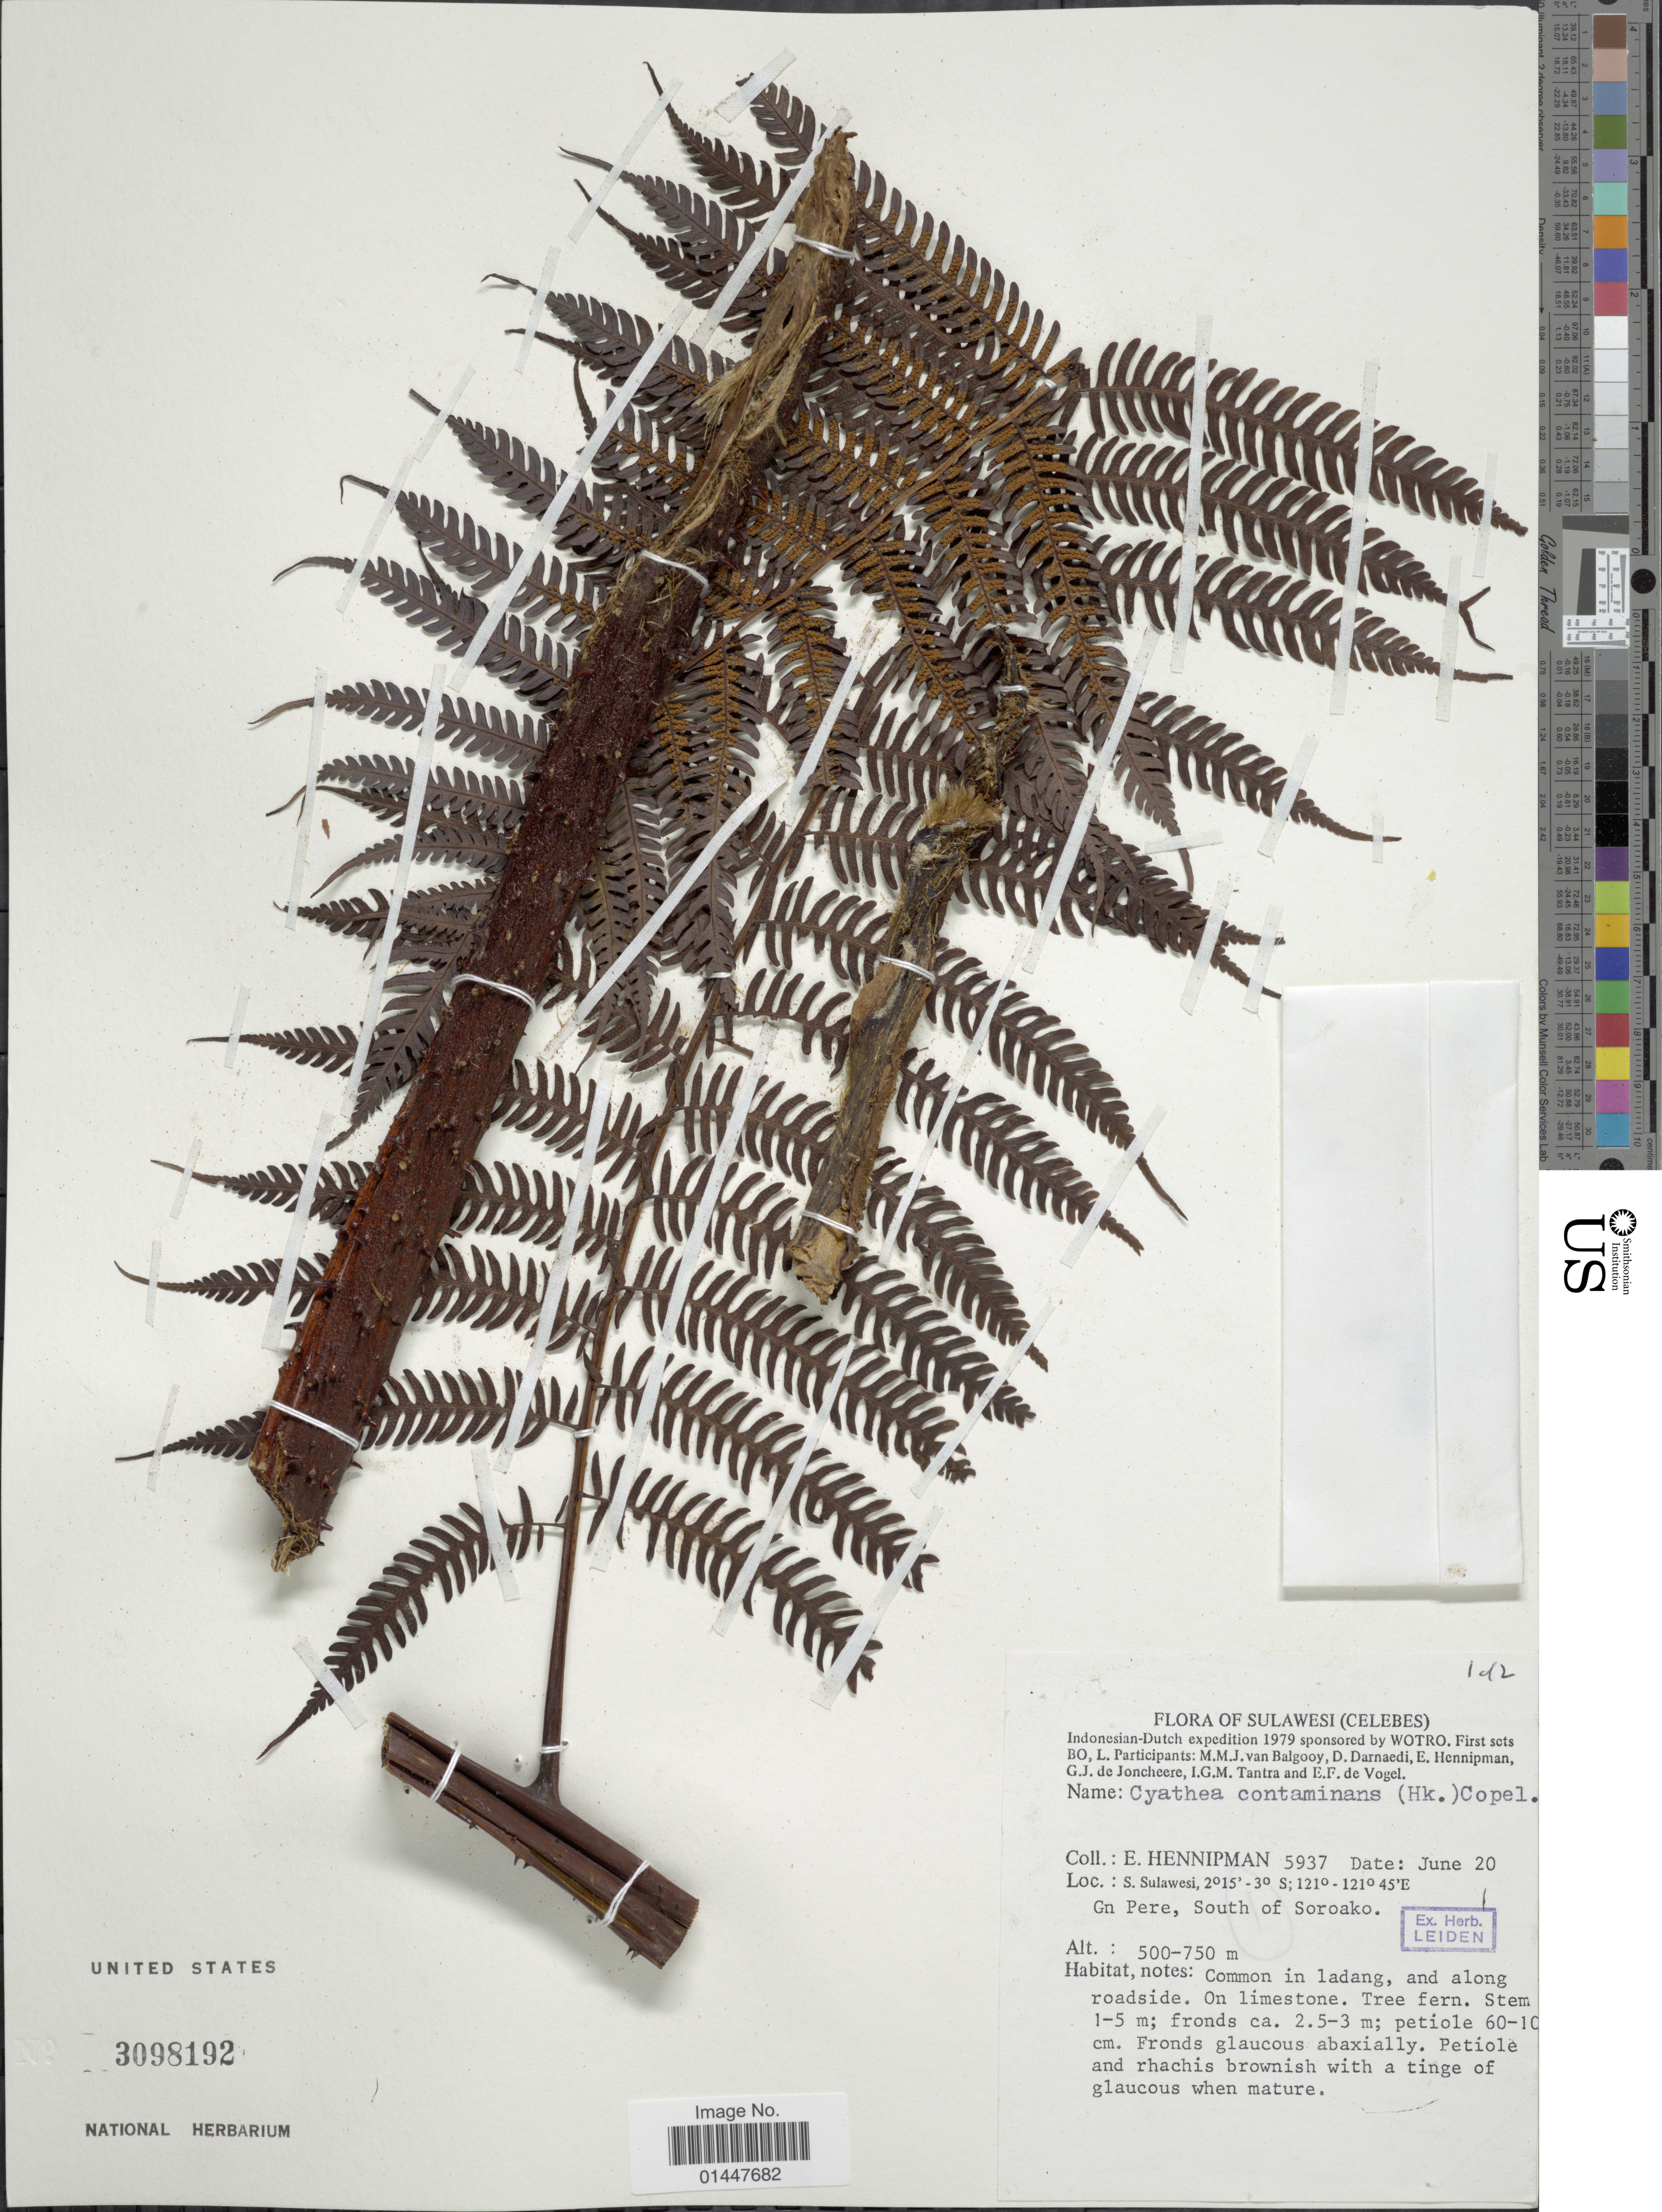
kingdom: Plantae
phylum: Tracheophyta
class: Polypodiopsida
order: Cyatheales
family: Cyatheaceae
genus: Sphaeropteris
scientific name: Sphaeropteris glauca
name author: (Blume) R.M. Tryon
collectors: E. Hennipman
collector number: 5937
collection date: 1979-06-20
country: Indonesia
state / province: Sulawesi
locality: Celebes. S. Sulawesi. Gn. Pere, South of Soroako.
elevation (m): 500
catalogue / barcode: US 3098192